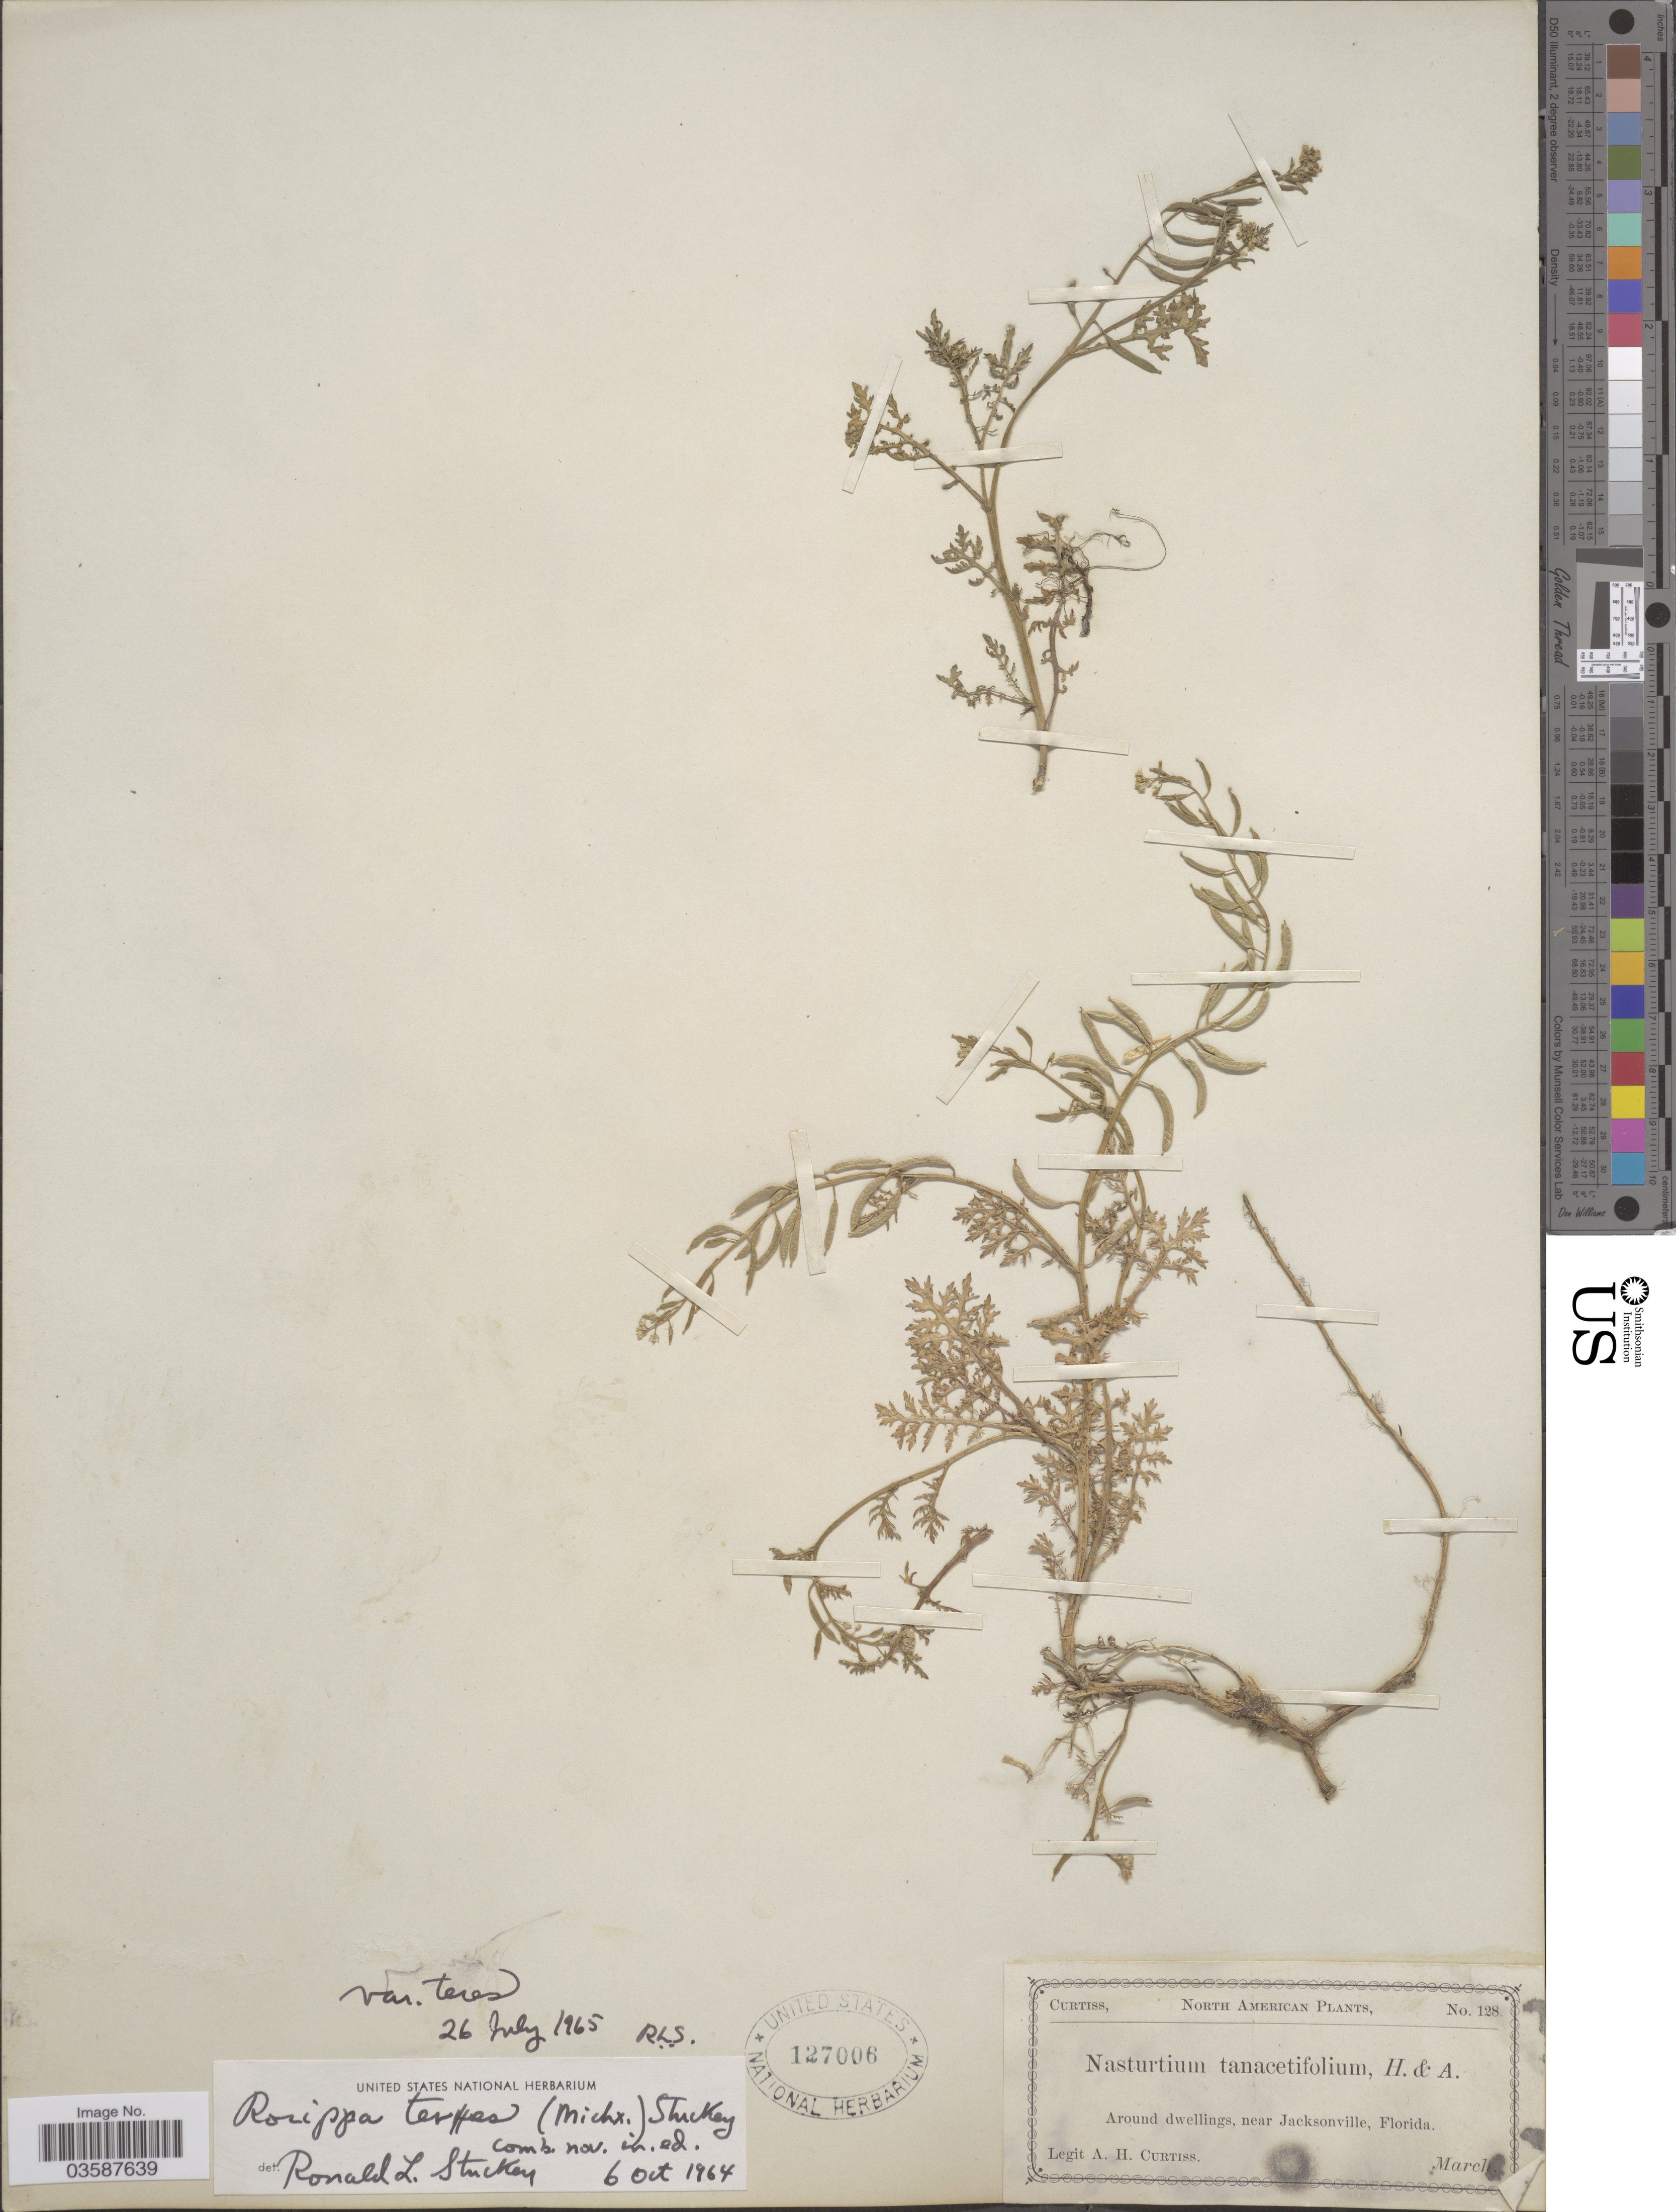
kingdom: Plantae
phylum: Tracheophyta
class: Magnoliopsida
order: Brassicales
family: Brassicaceae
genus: Rorippa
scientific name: Rorippa teres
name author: (Michx.) Stuckey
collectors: A. H. Curtiss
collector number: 128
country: United States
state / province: Florida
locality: Around dwellings, near Jacksonville.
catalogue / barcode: US 127006